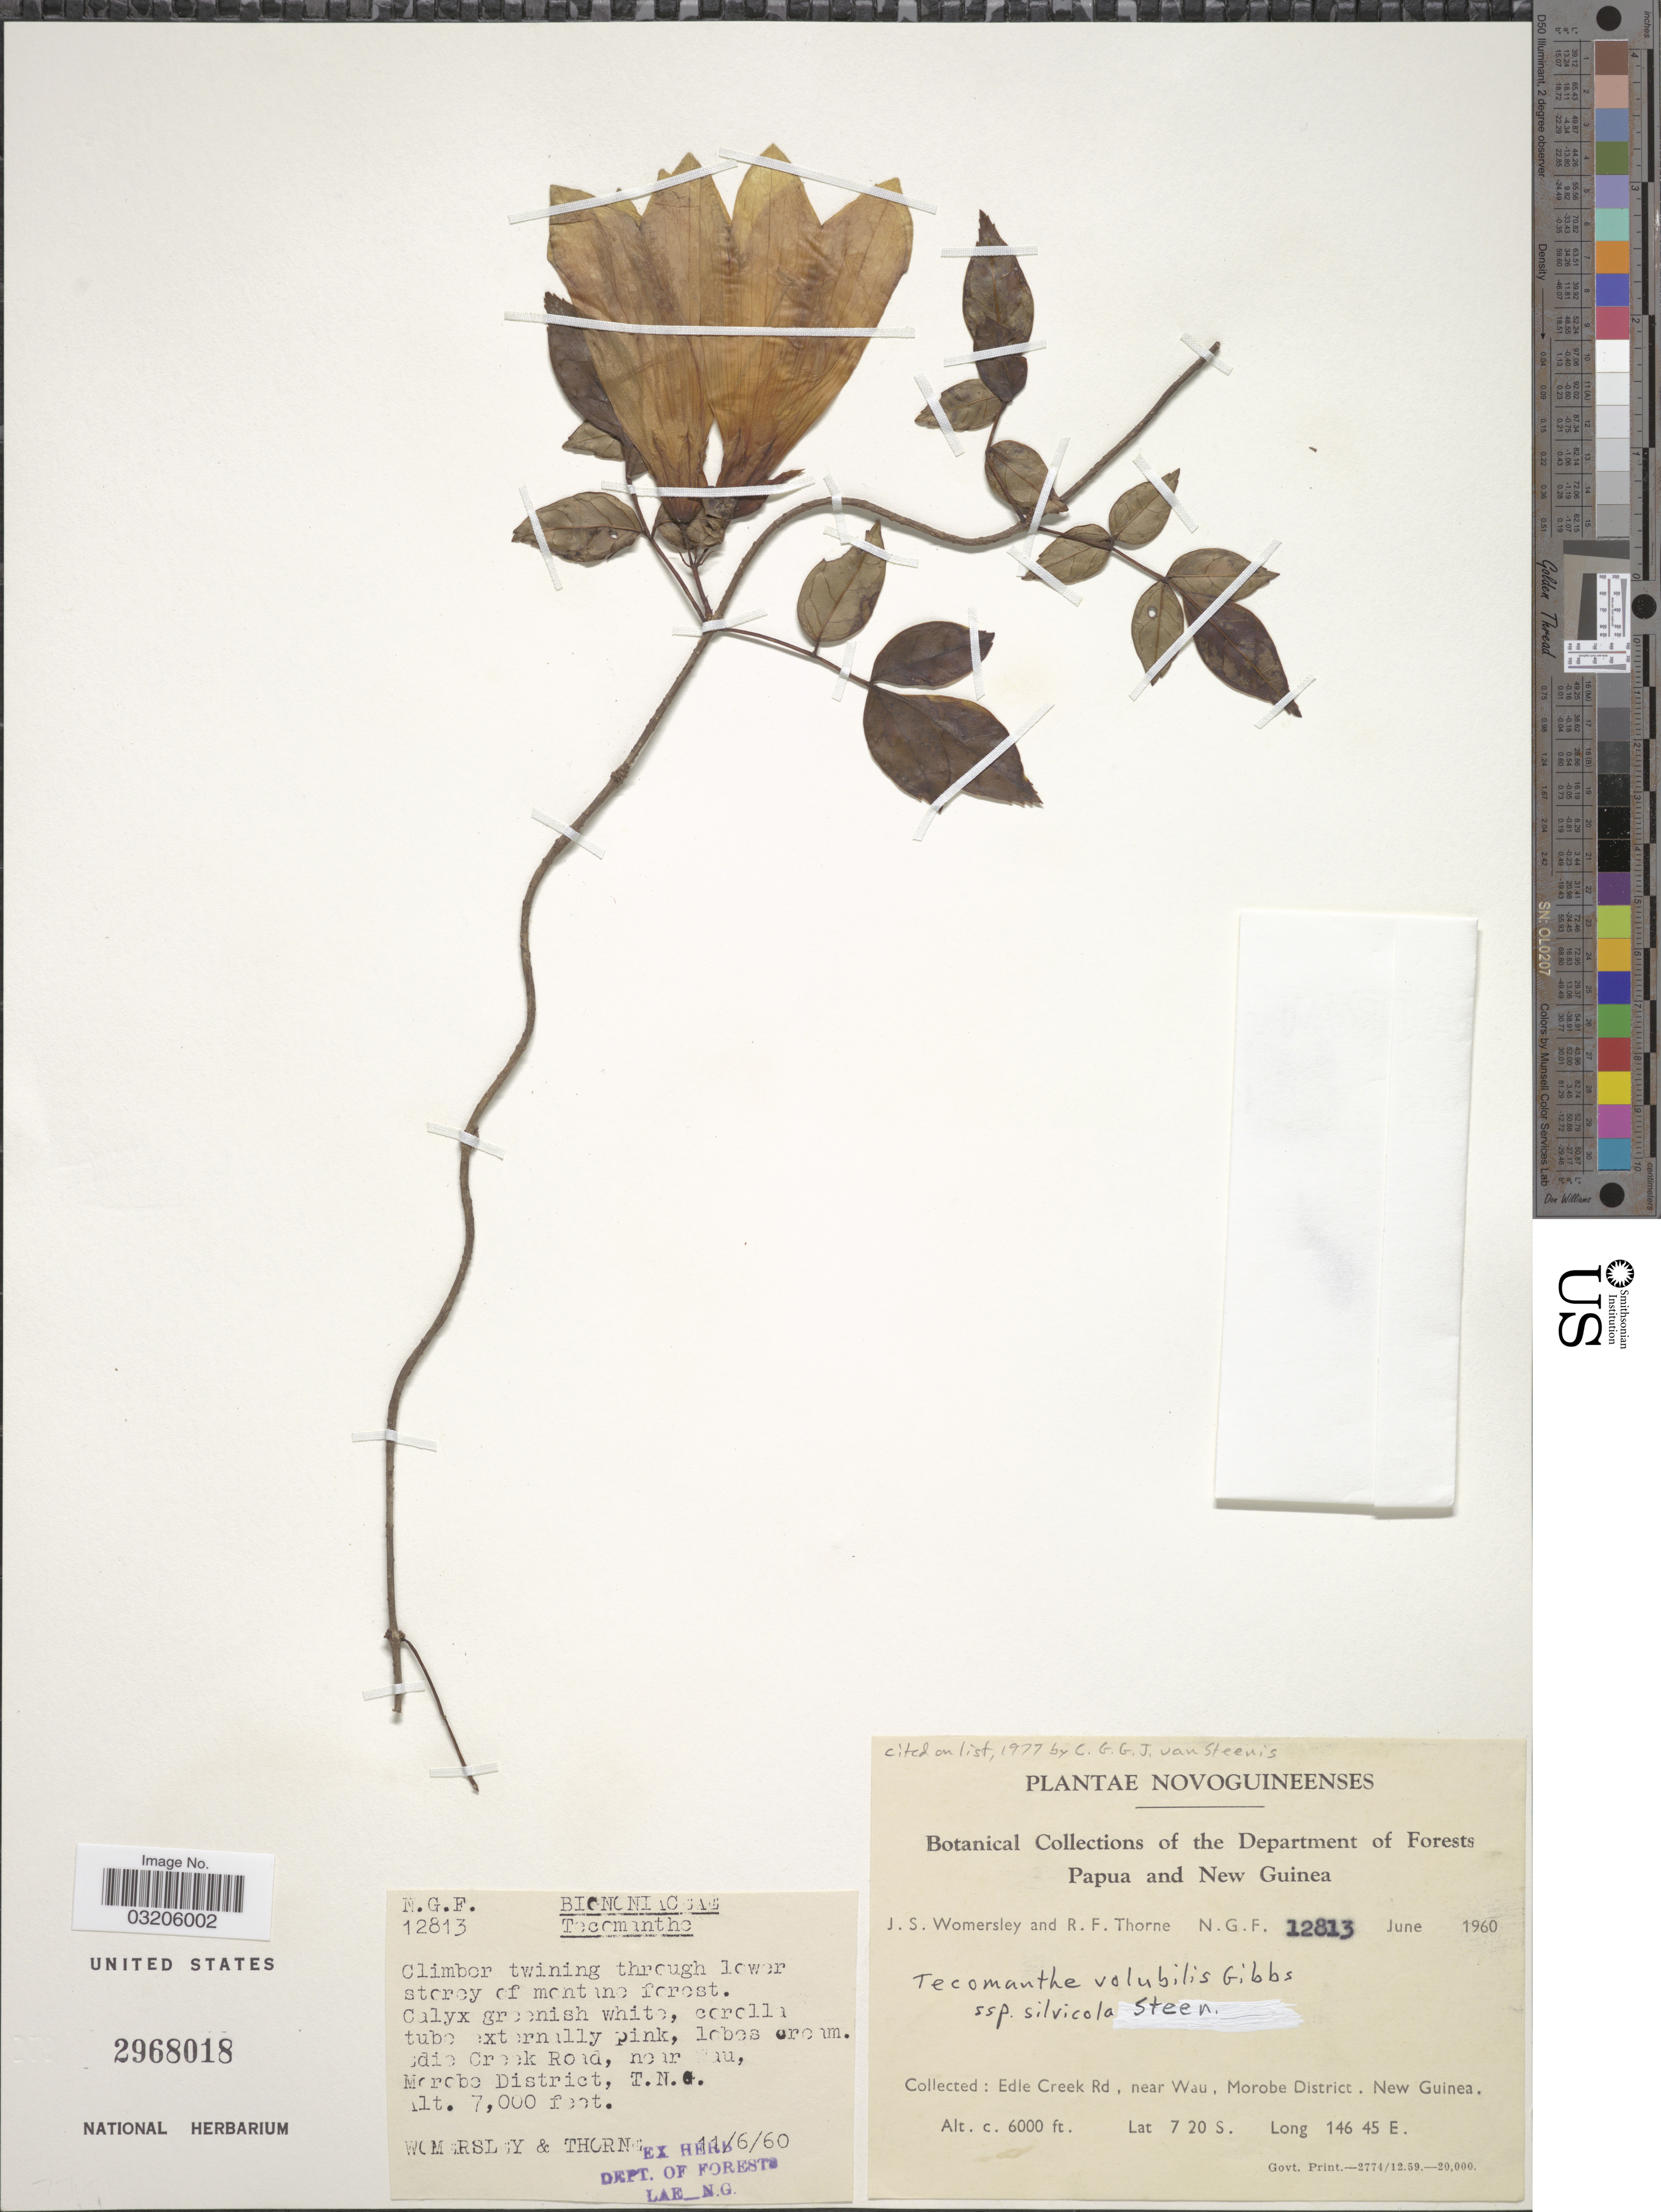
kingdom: Plantae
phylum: Tracheophyta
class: Magnoliopsida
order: Lamiales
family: Bignoniaceae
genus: Tecomanthe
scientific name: Tecomanthe volubilis subsp. silvicola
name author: Gibbs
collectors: J. S. Womersley & R. Thorne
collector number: N.G.F.12813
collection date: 1960-06-11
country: Papua New Guinea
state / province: Morobe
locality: Novoguineeenses. Papua and New Guinea. Edle Creek Rd, near Wau, Morobe District. T.N.G. New Guinea.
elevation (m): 2134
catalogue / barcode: US 2968018